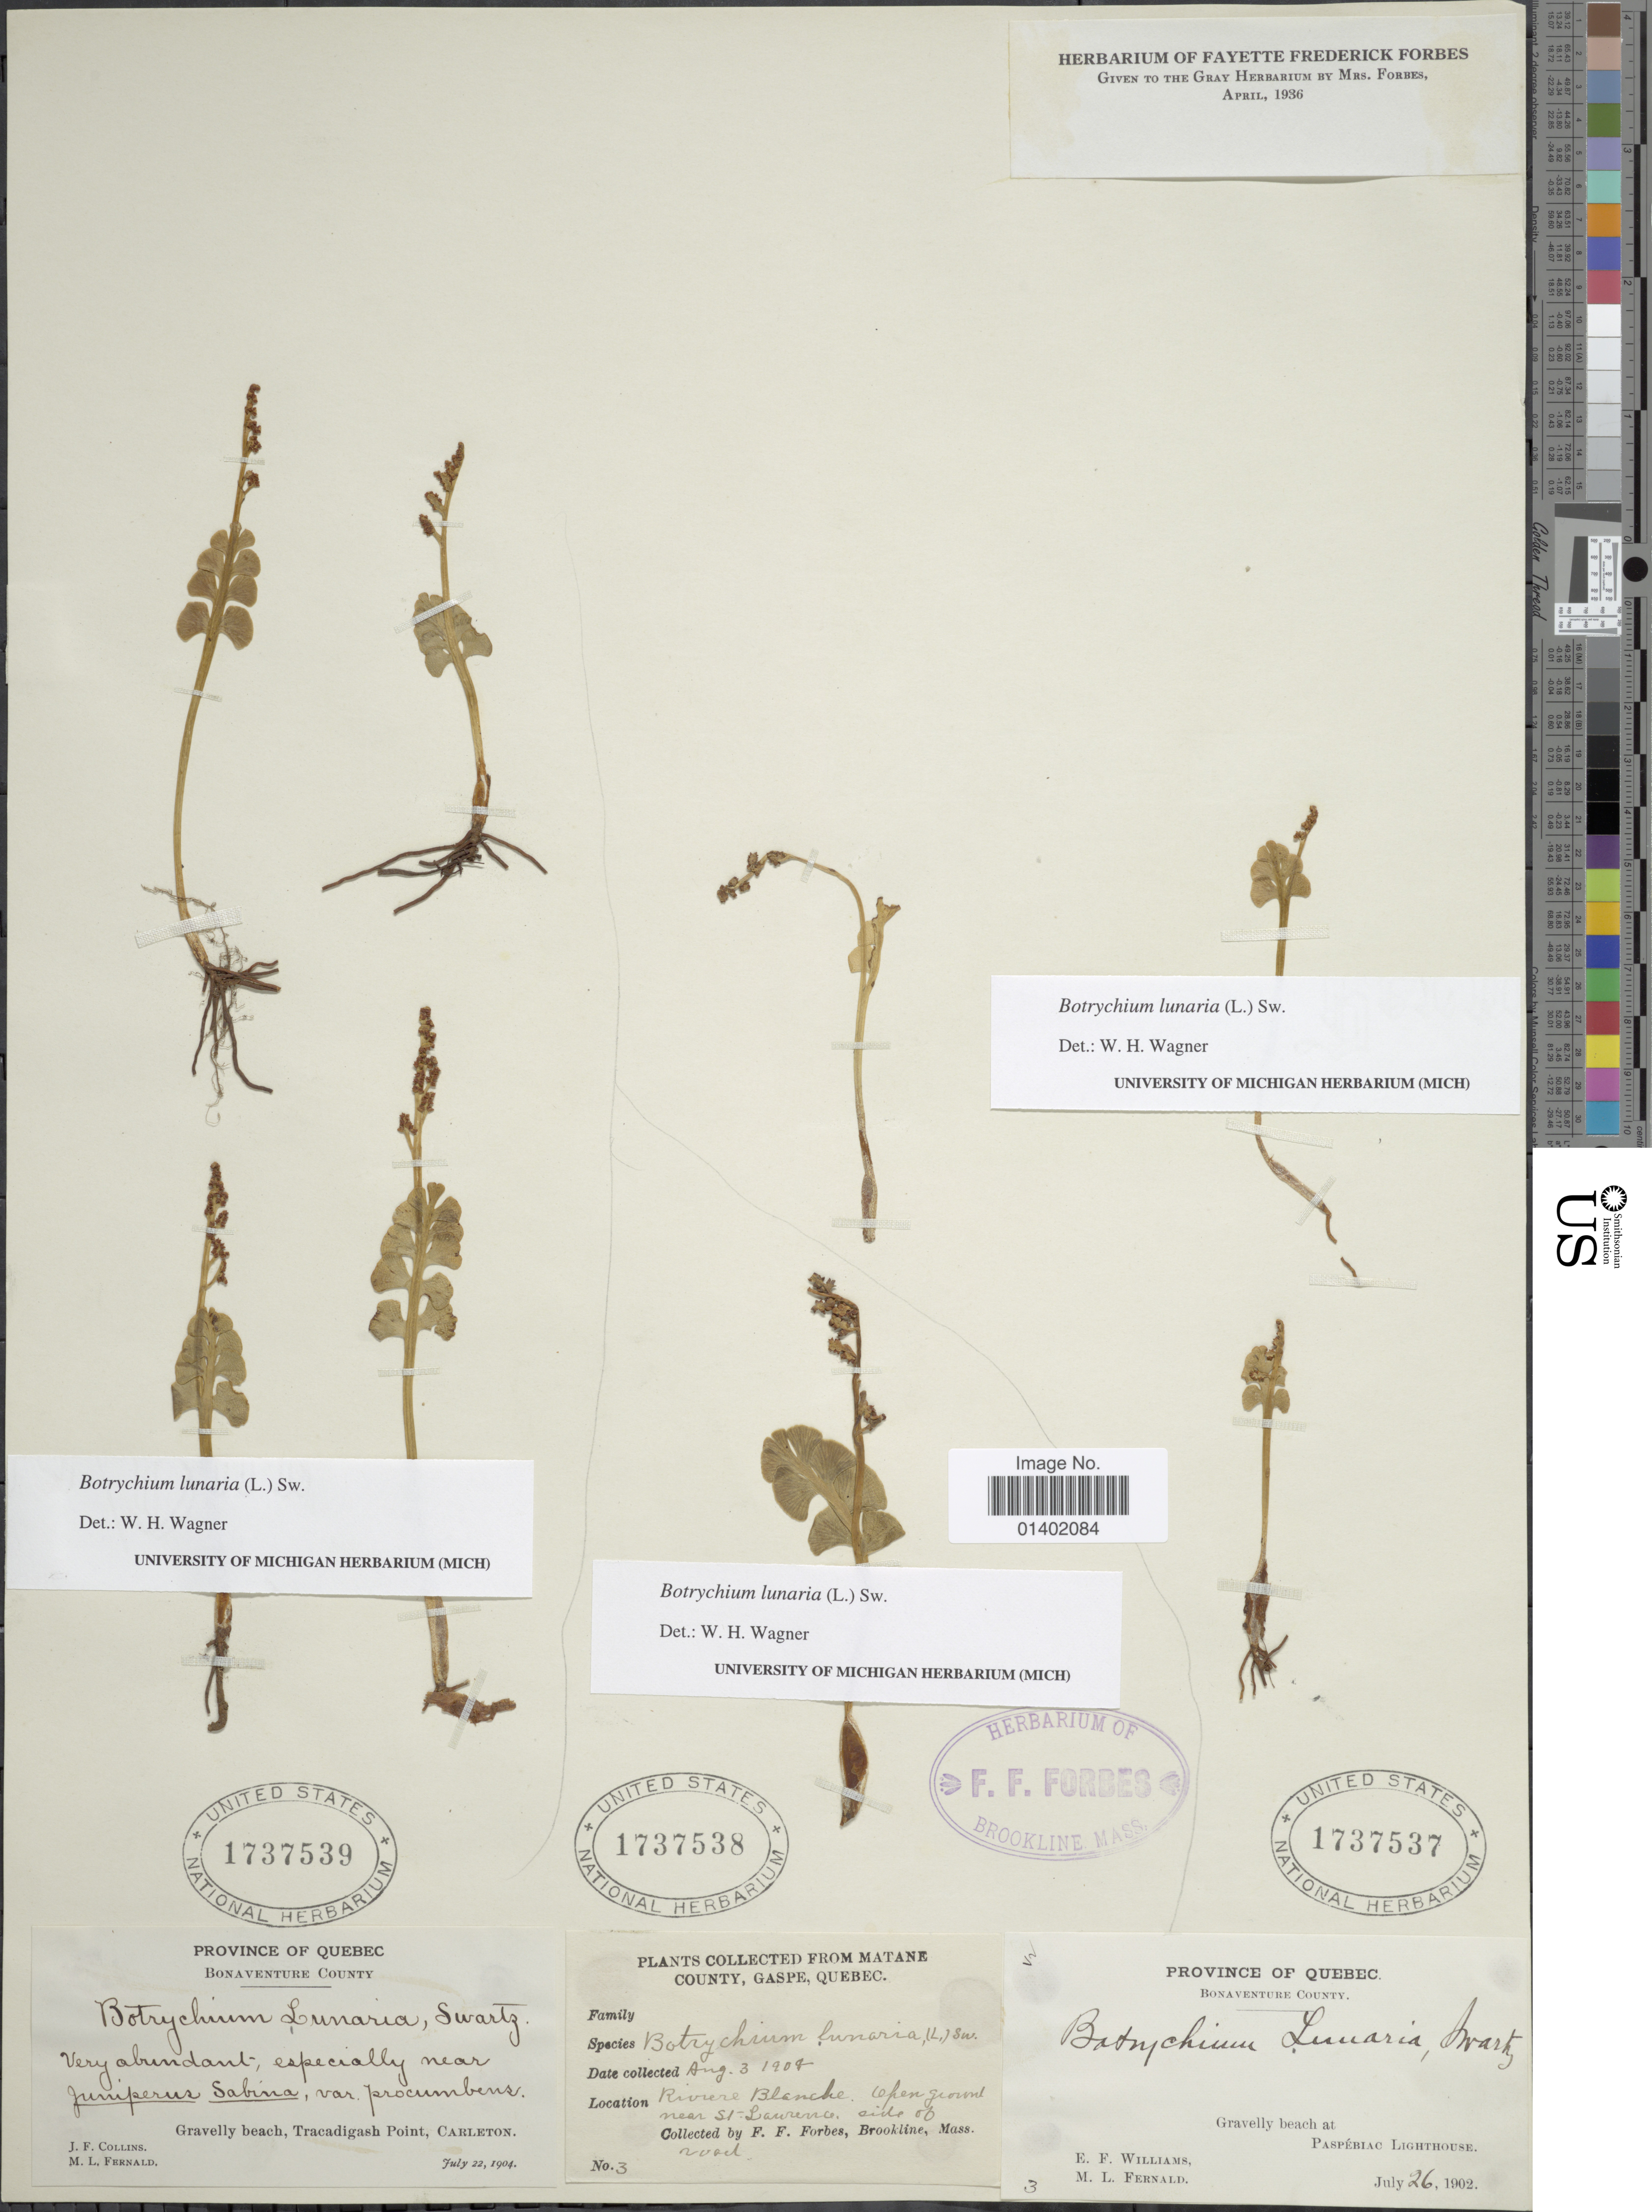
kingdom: Plantae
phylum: Tracheophyta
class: Polypodiopsida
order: Ophioglossales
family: Ophioglossaceae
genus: Botrychium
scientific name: Botrychium lunaria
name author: (L.) Sw.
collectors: F. Forbes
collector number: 3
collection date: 1908-08-03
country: Canada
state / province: Quebec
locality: Matane County, Gaspe, Quebec., Riviere Blanche, near St.Lawrence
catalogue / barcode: US 1737538-2